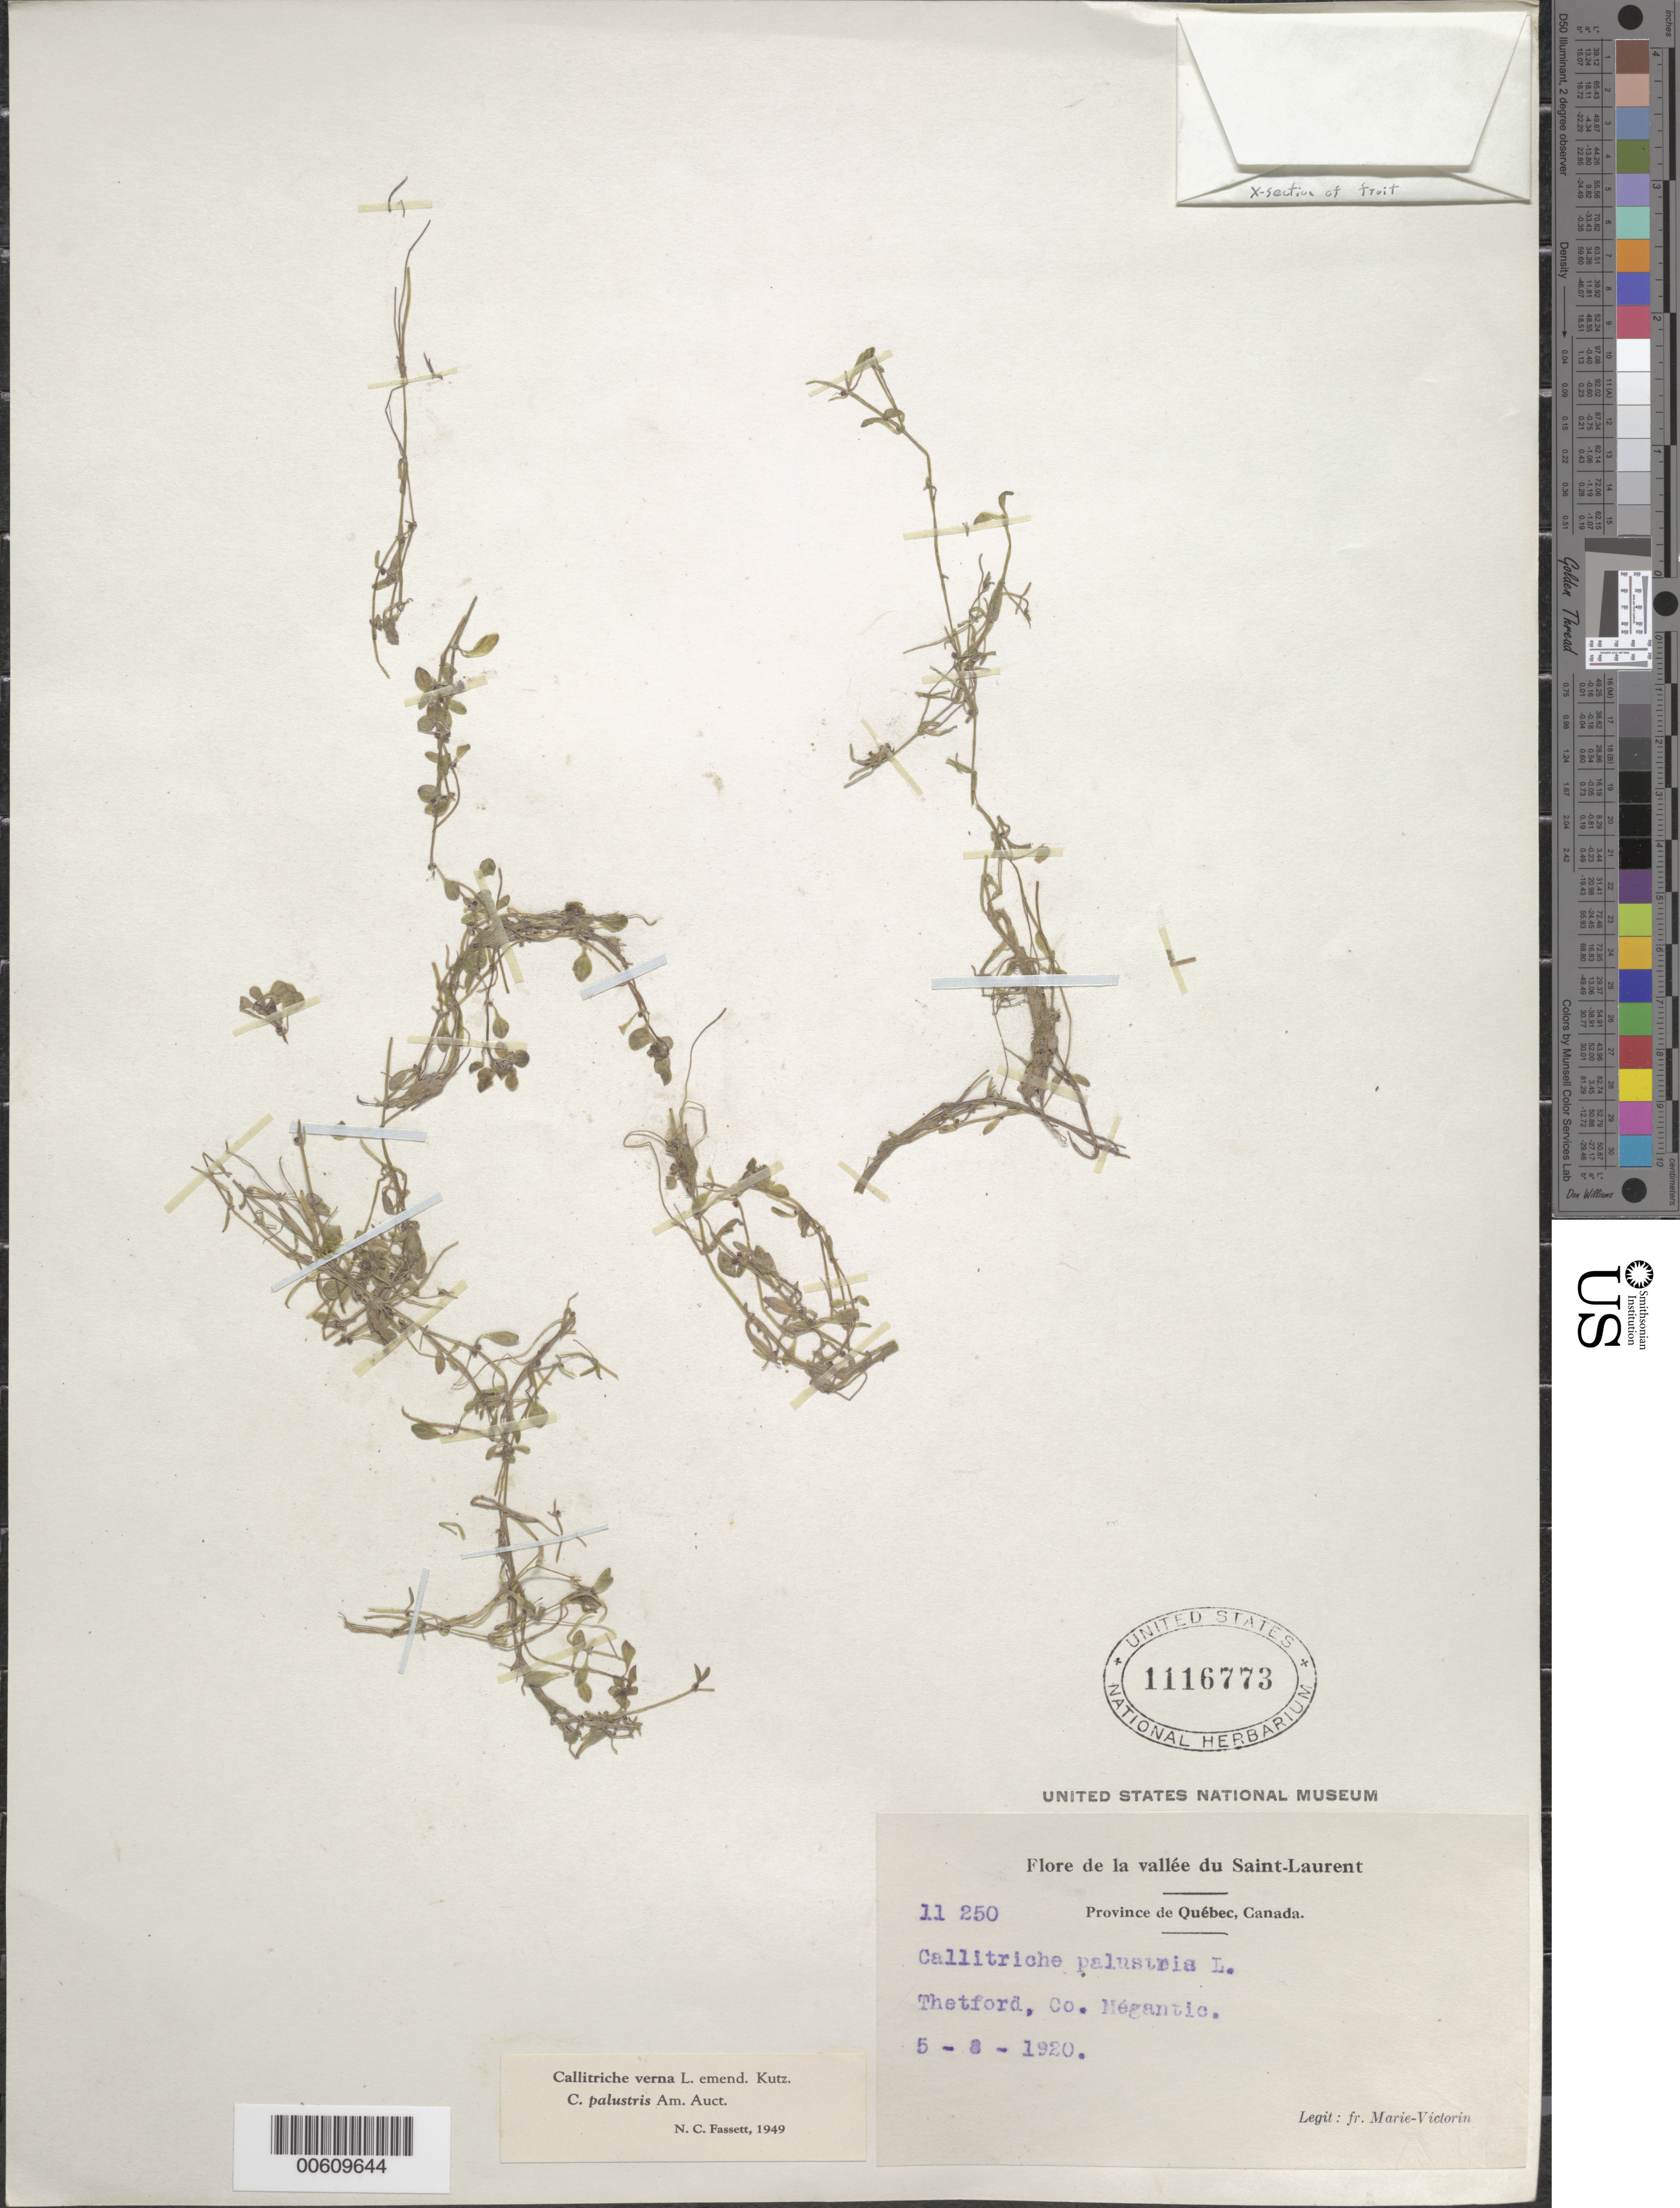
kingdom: Plantae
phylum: Tracheophyta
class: Magnoliopsida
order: Lamiales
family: Plantaginaceae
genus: Callitriche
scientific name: Callitriche verna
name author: L.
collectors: Fr. Marie-Victorin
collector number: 11250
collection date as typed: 05 Aug 1920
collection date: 1920-08-05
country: Canada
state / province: Quebec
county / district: L'Amiante / Le Granit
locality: Thetford, Co. Megantic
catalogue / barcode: US 1116773